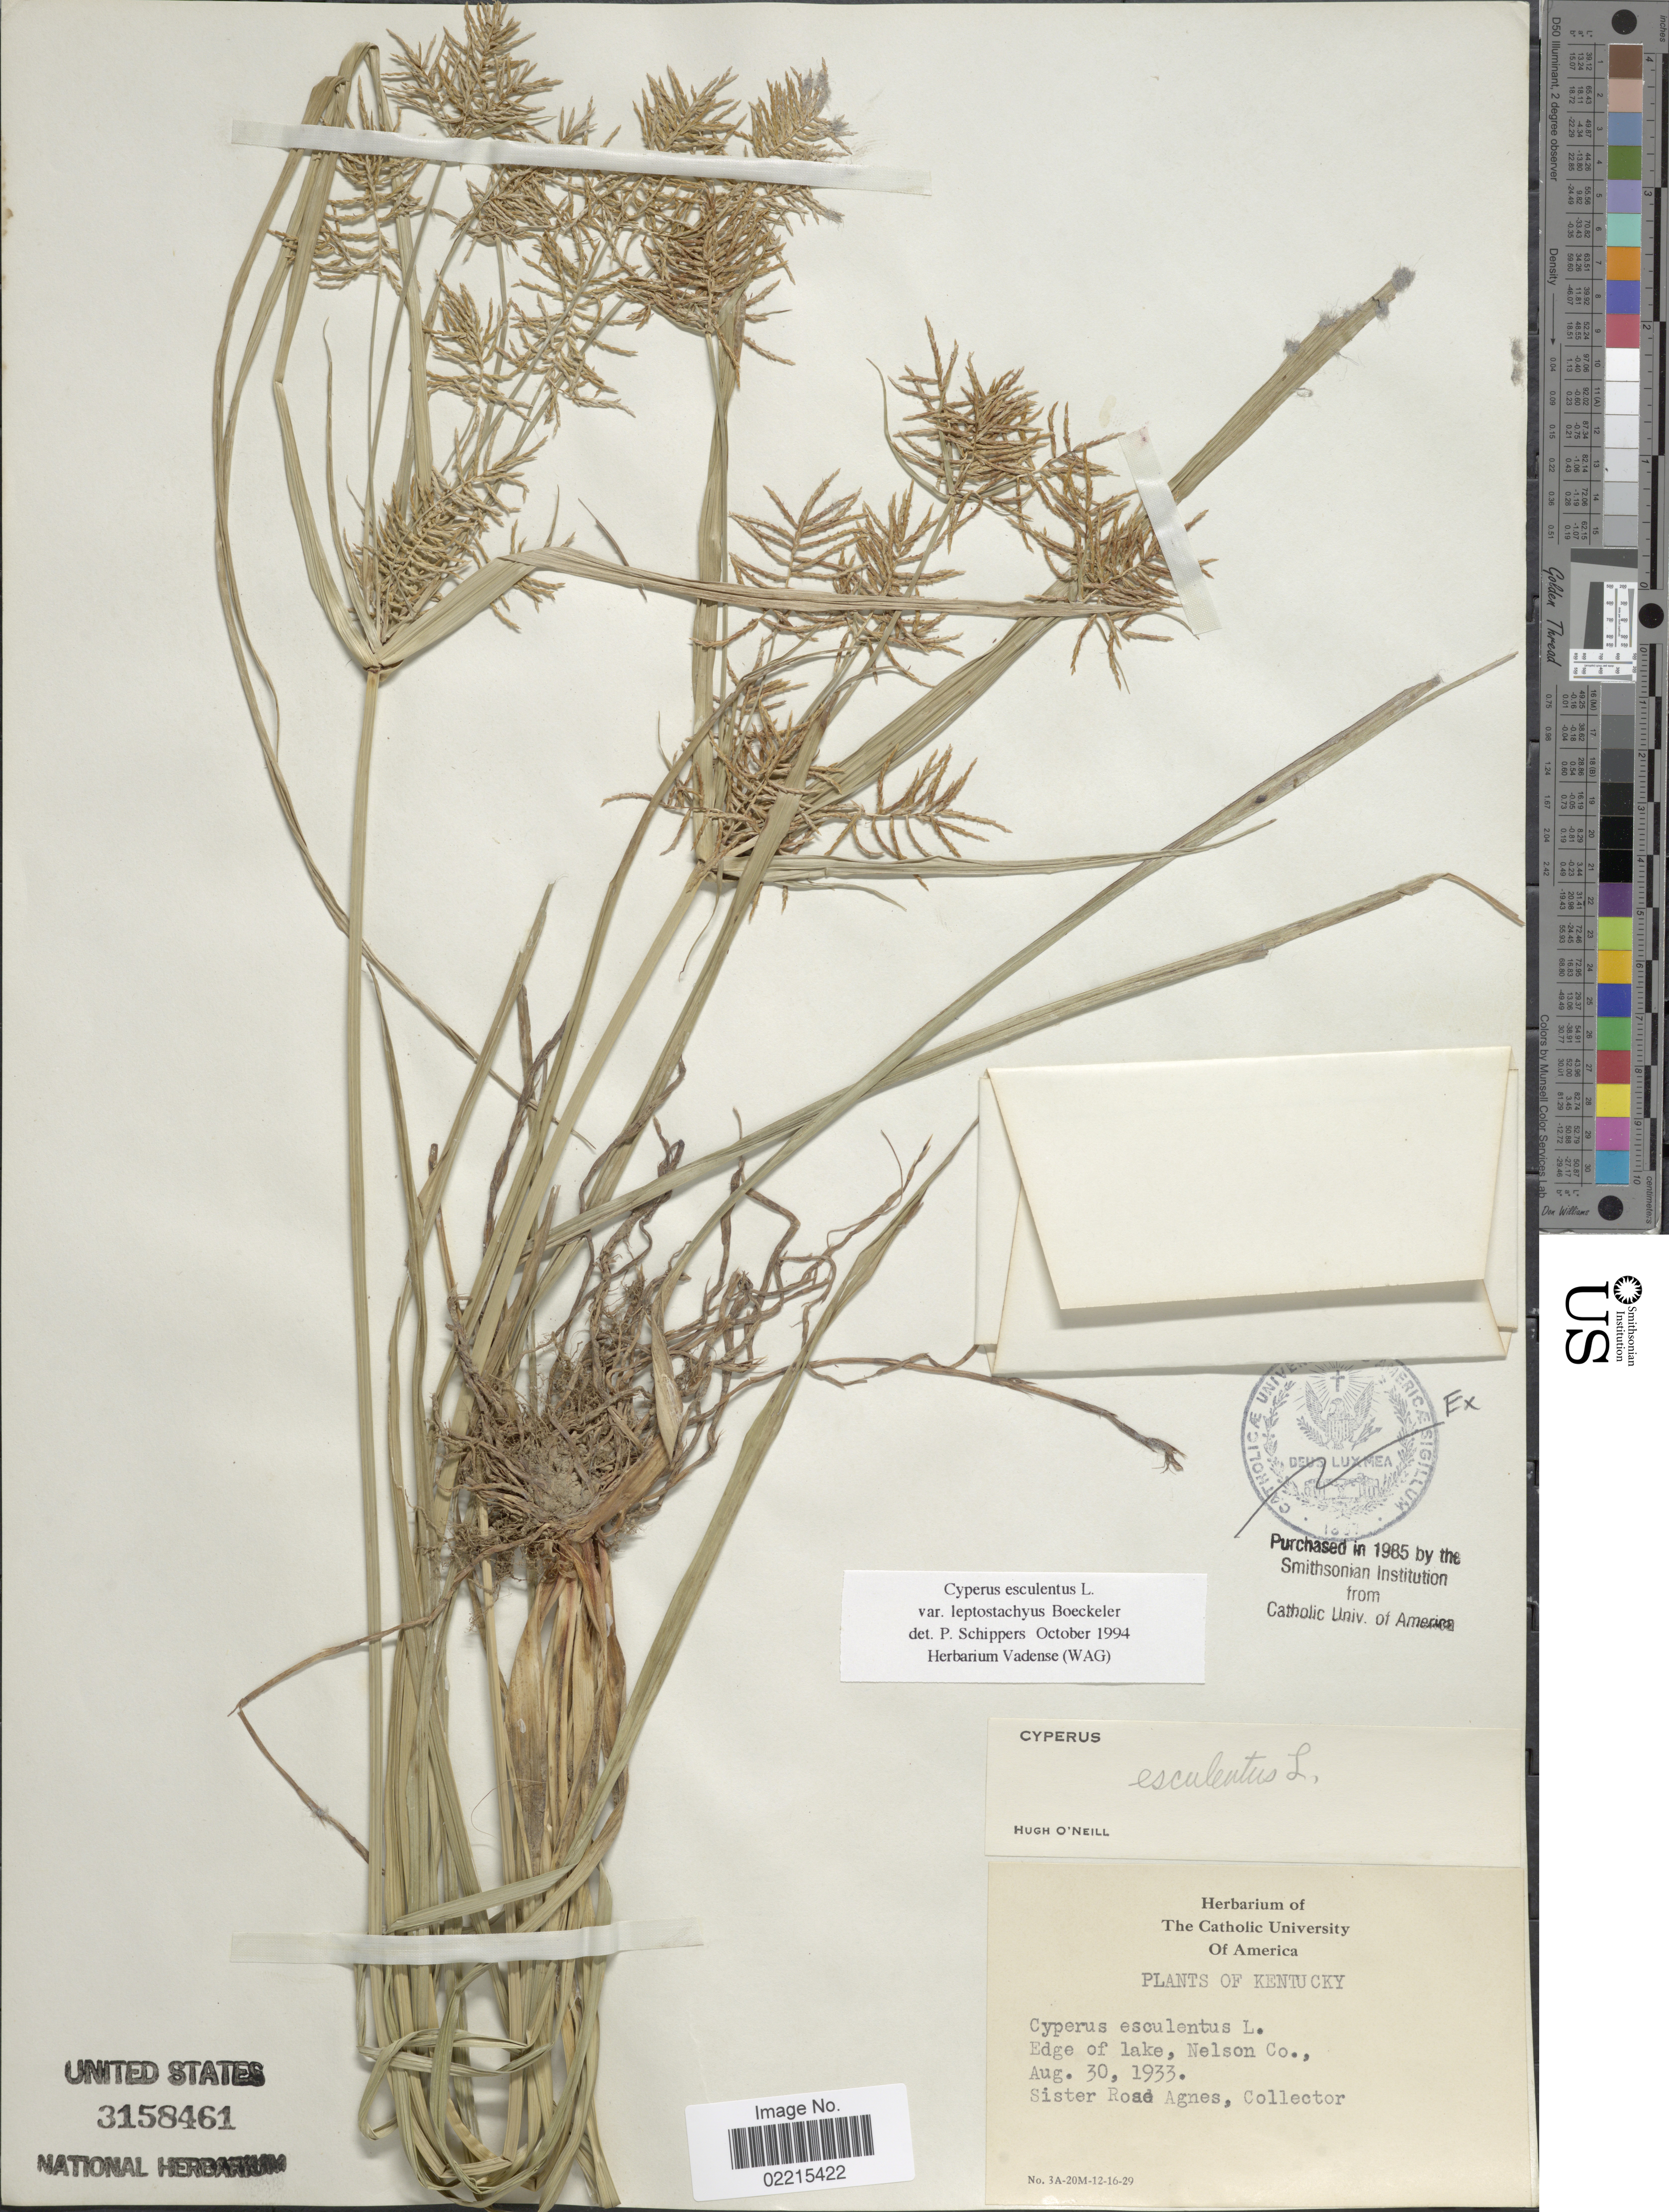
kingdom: Plantae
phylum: Tracheophyta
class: Liliopsida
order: Poales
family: Cyperaceae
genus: Cyperus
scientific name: Cyperus esculentus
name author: L.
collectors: Sister Rose Agnes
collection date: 1933-08-30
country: United States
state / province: Kentucky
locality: Edge of lake, Nelson Co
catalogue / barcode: US 3158461